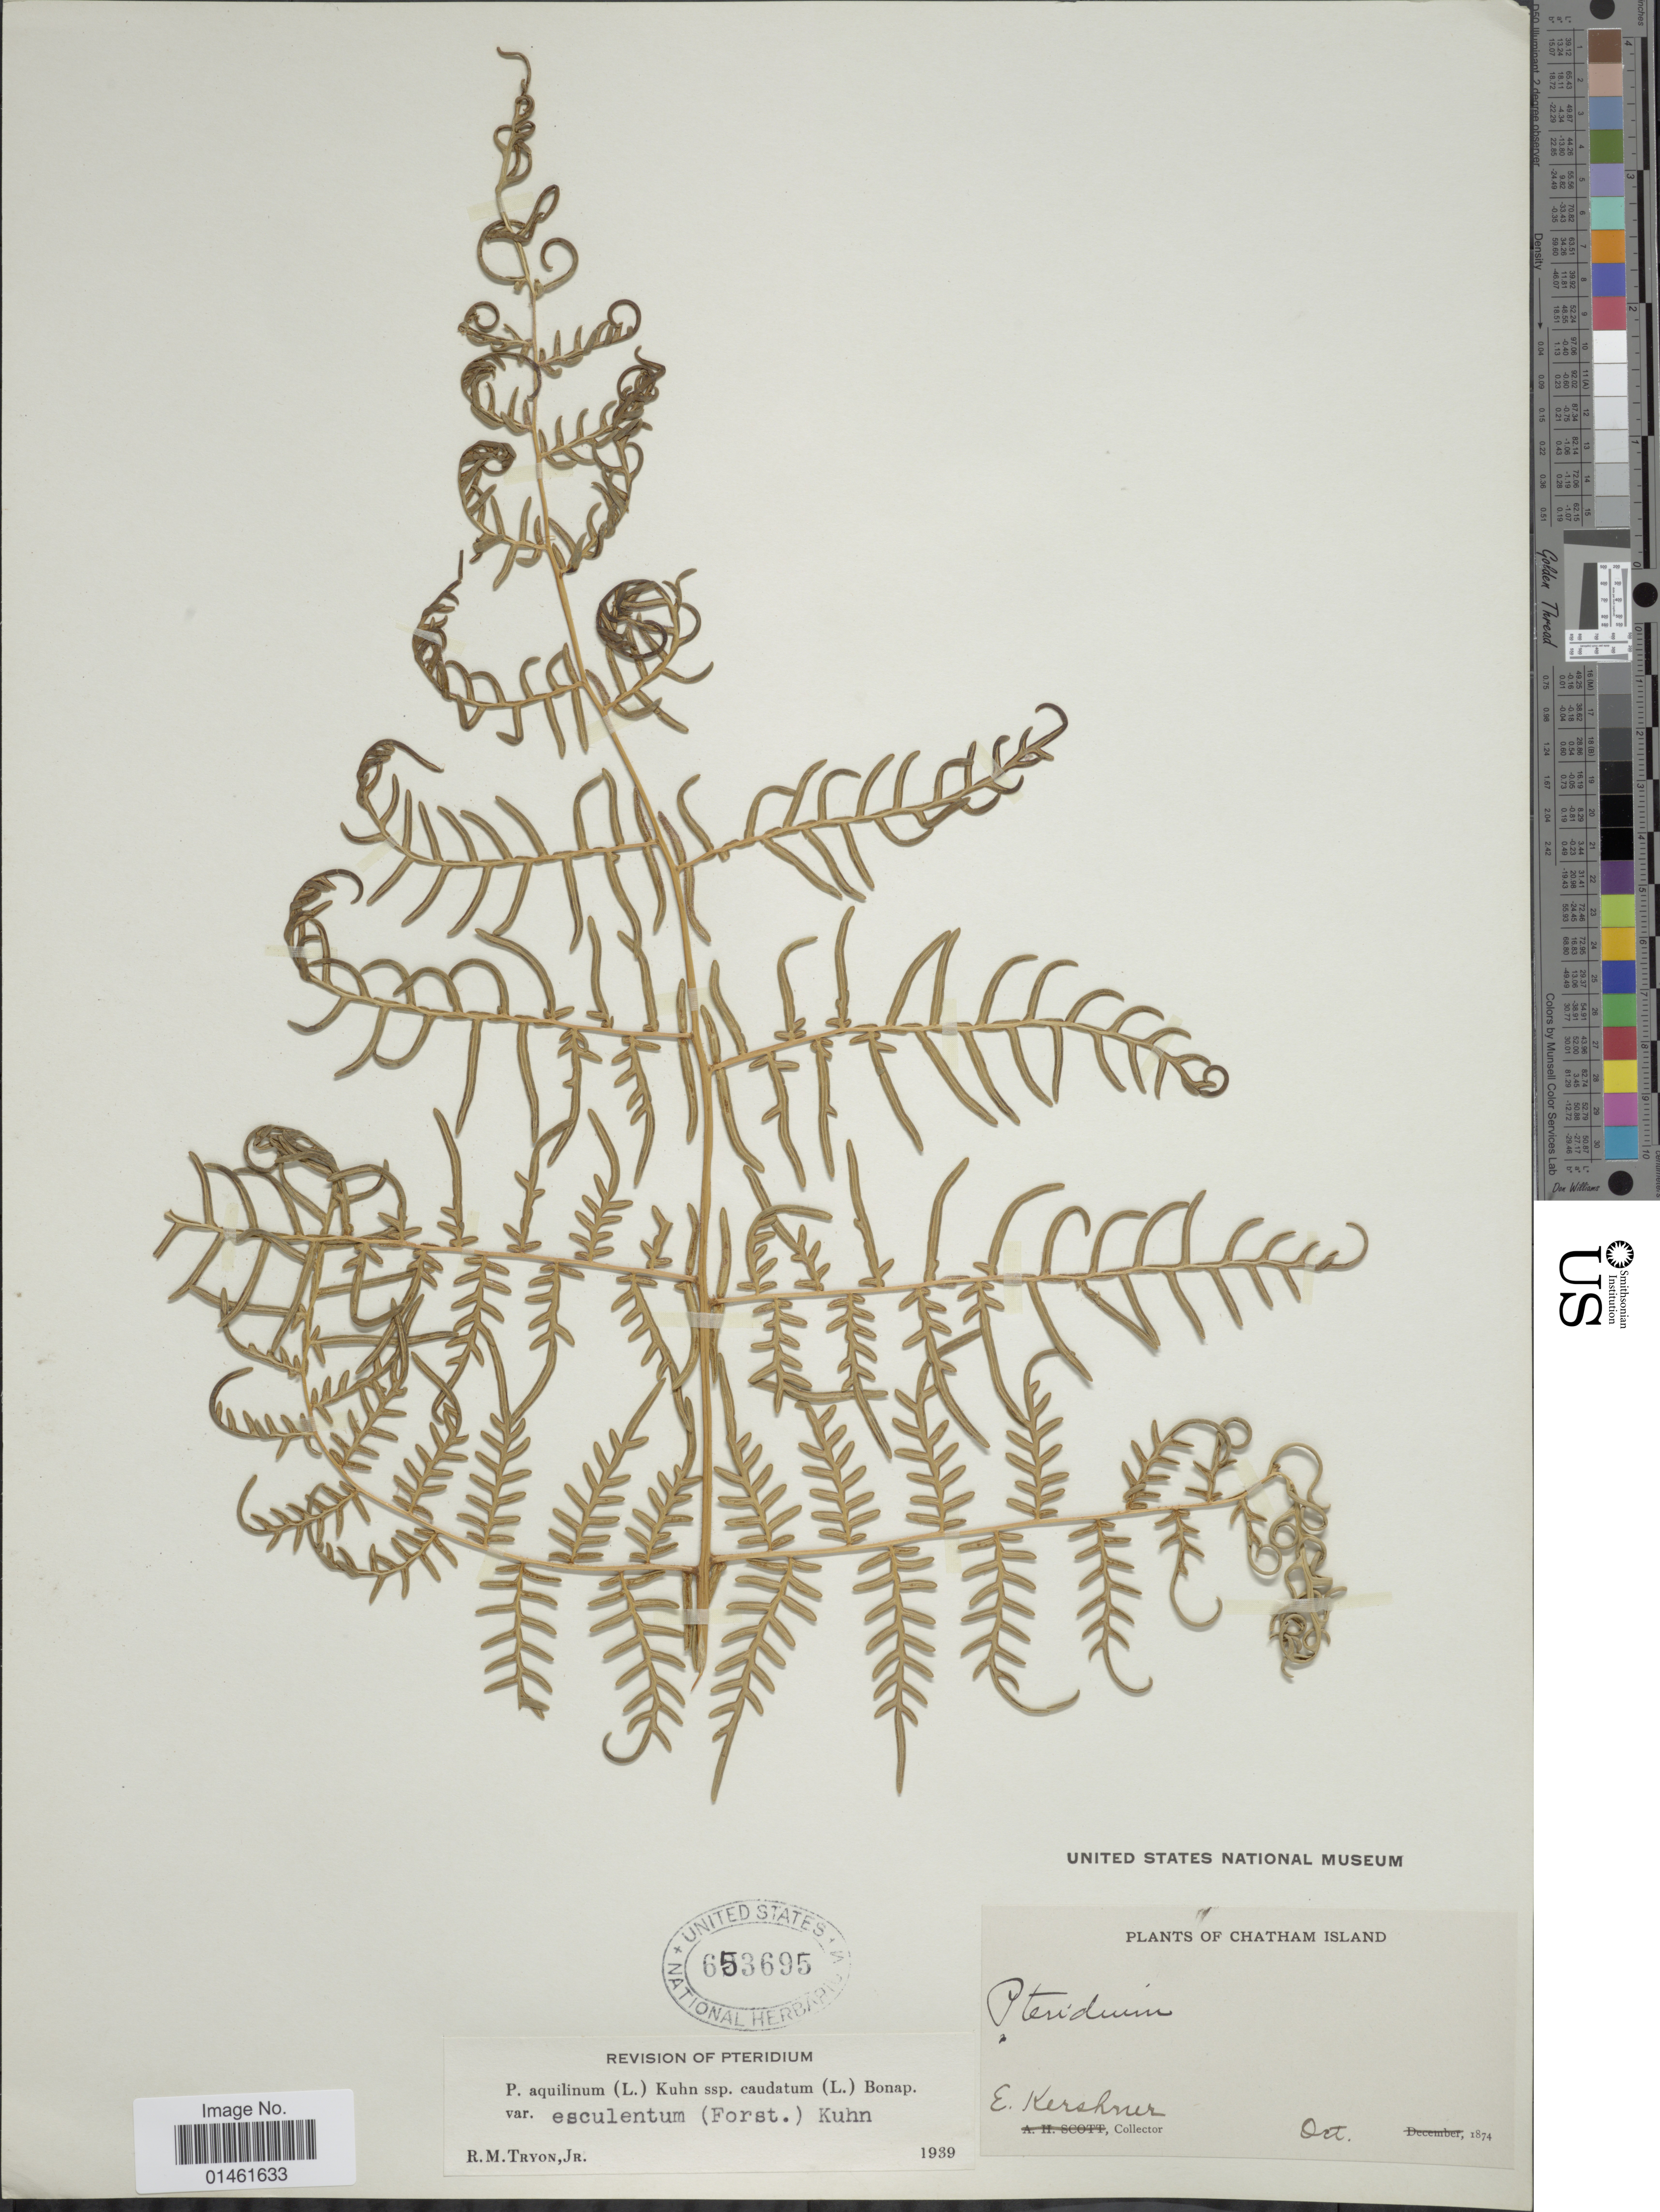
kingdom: Plantae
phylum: Tracheophyta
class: Polypodiopsida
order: Polypodiales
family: Dennstaedtiaceae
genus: Pteridium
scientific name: Pteridium esculentum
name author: (G. Forst.) Cockayne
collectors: E. Kershner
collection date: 1874-10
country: New Zealand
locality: Chatham Island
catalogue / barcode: US 653695